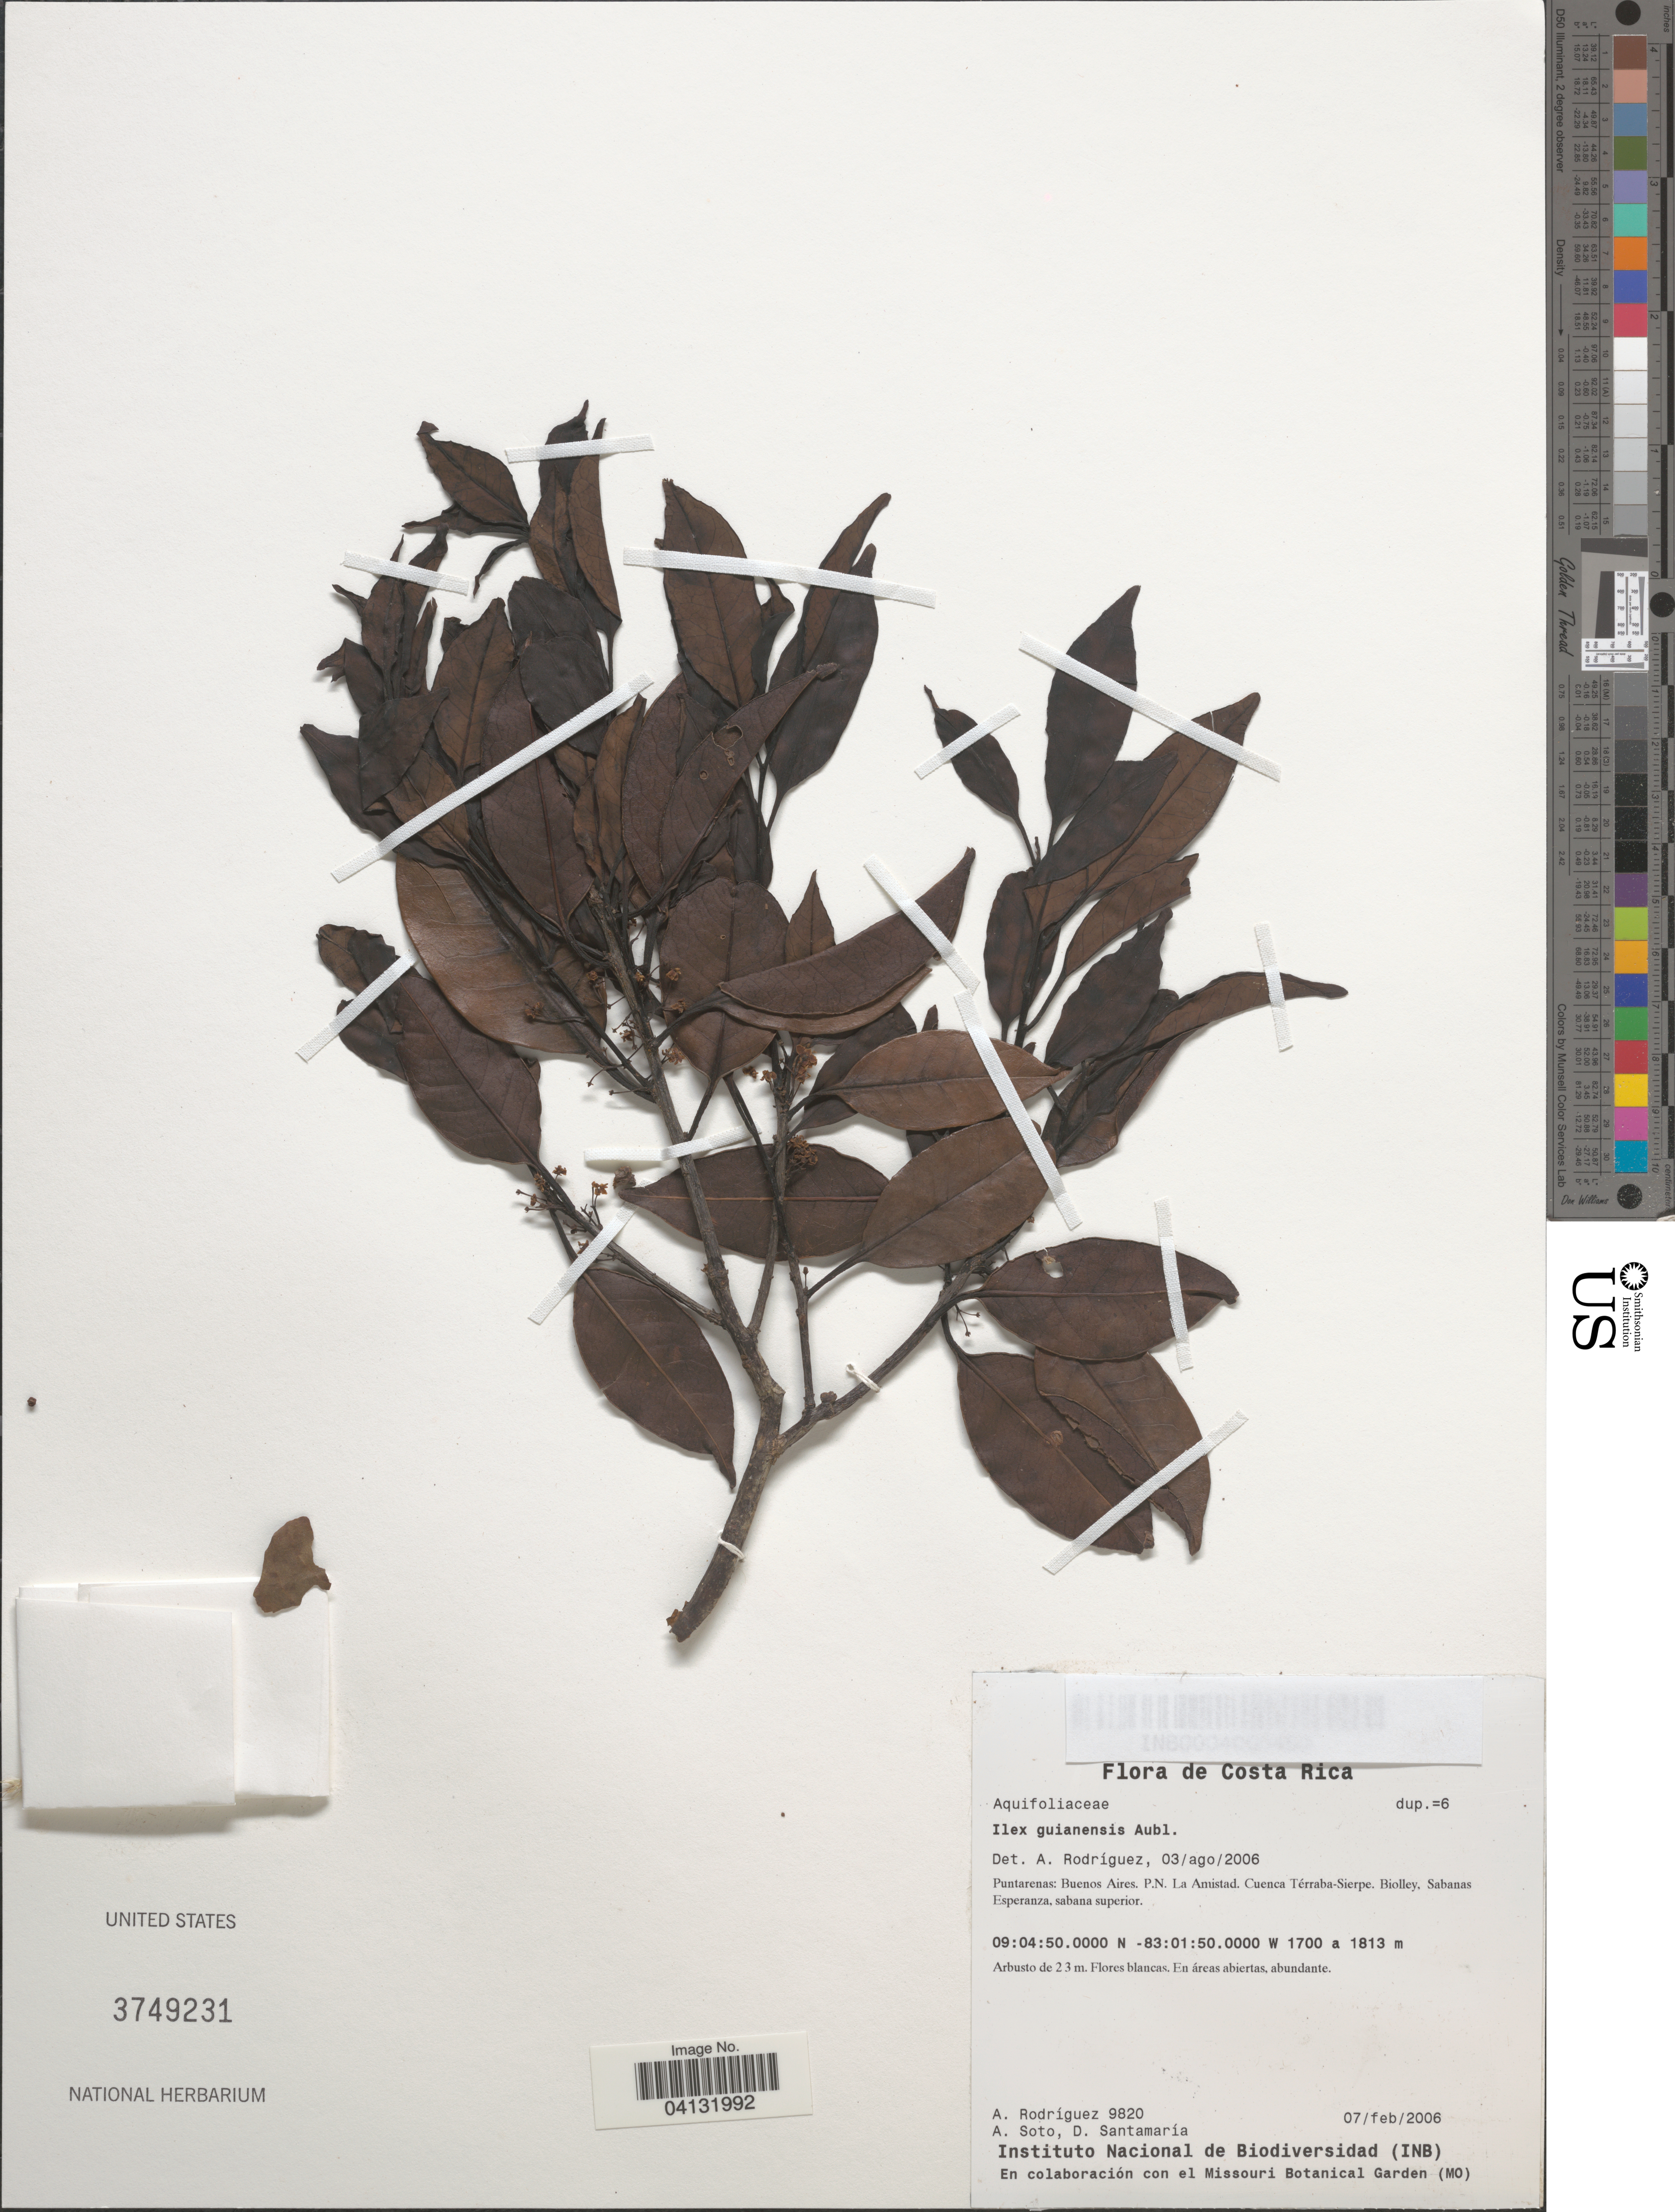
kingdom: Plantae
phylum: Tracheophyta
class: Magnoliopsida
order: Aquifoliales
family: Aquifoliaceae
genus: Ilex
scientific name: Ilex guianensis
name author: (Aubl.) Kuntze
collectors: A. Rodríguez, A. Soto & D. Santamaria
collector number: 9820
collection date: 2006-02-07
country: Costa Rica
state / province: Puntarenas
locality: Buenos Aires. P.N. La Amistad. Cuenca Térraba-Sierpe. Biolley, Sabanas Esperanza, sabana superior.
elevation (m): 1700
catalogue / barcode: US 3749231